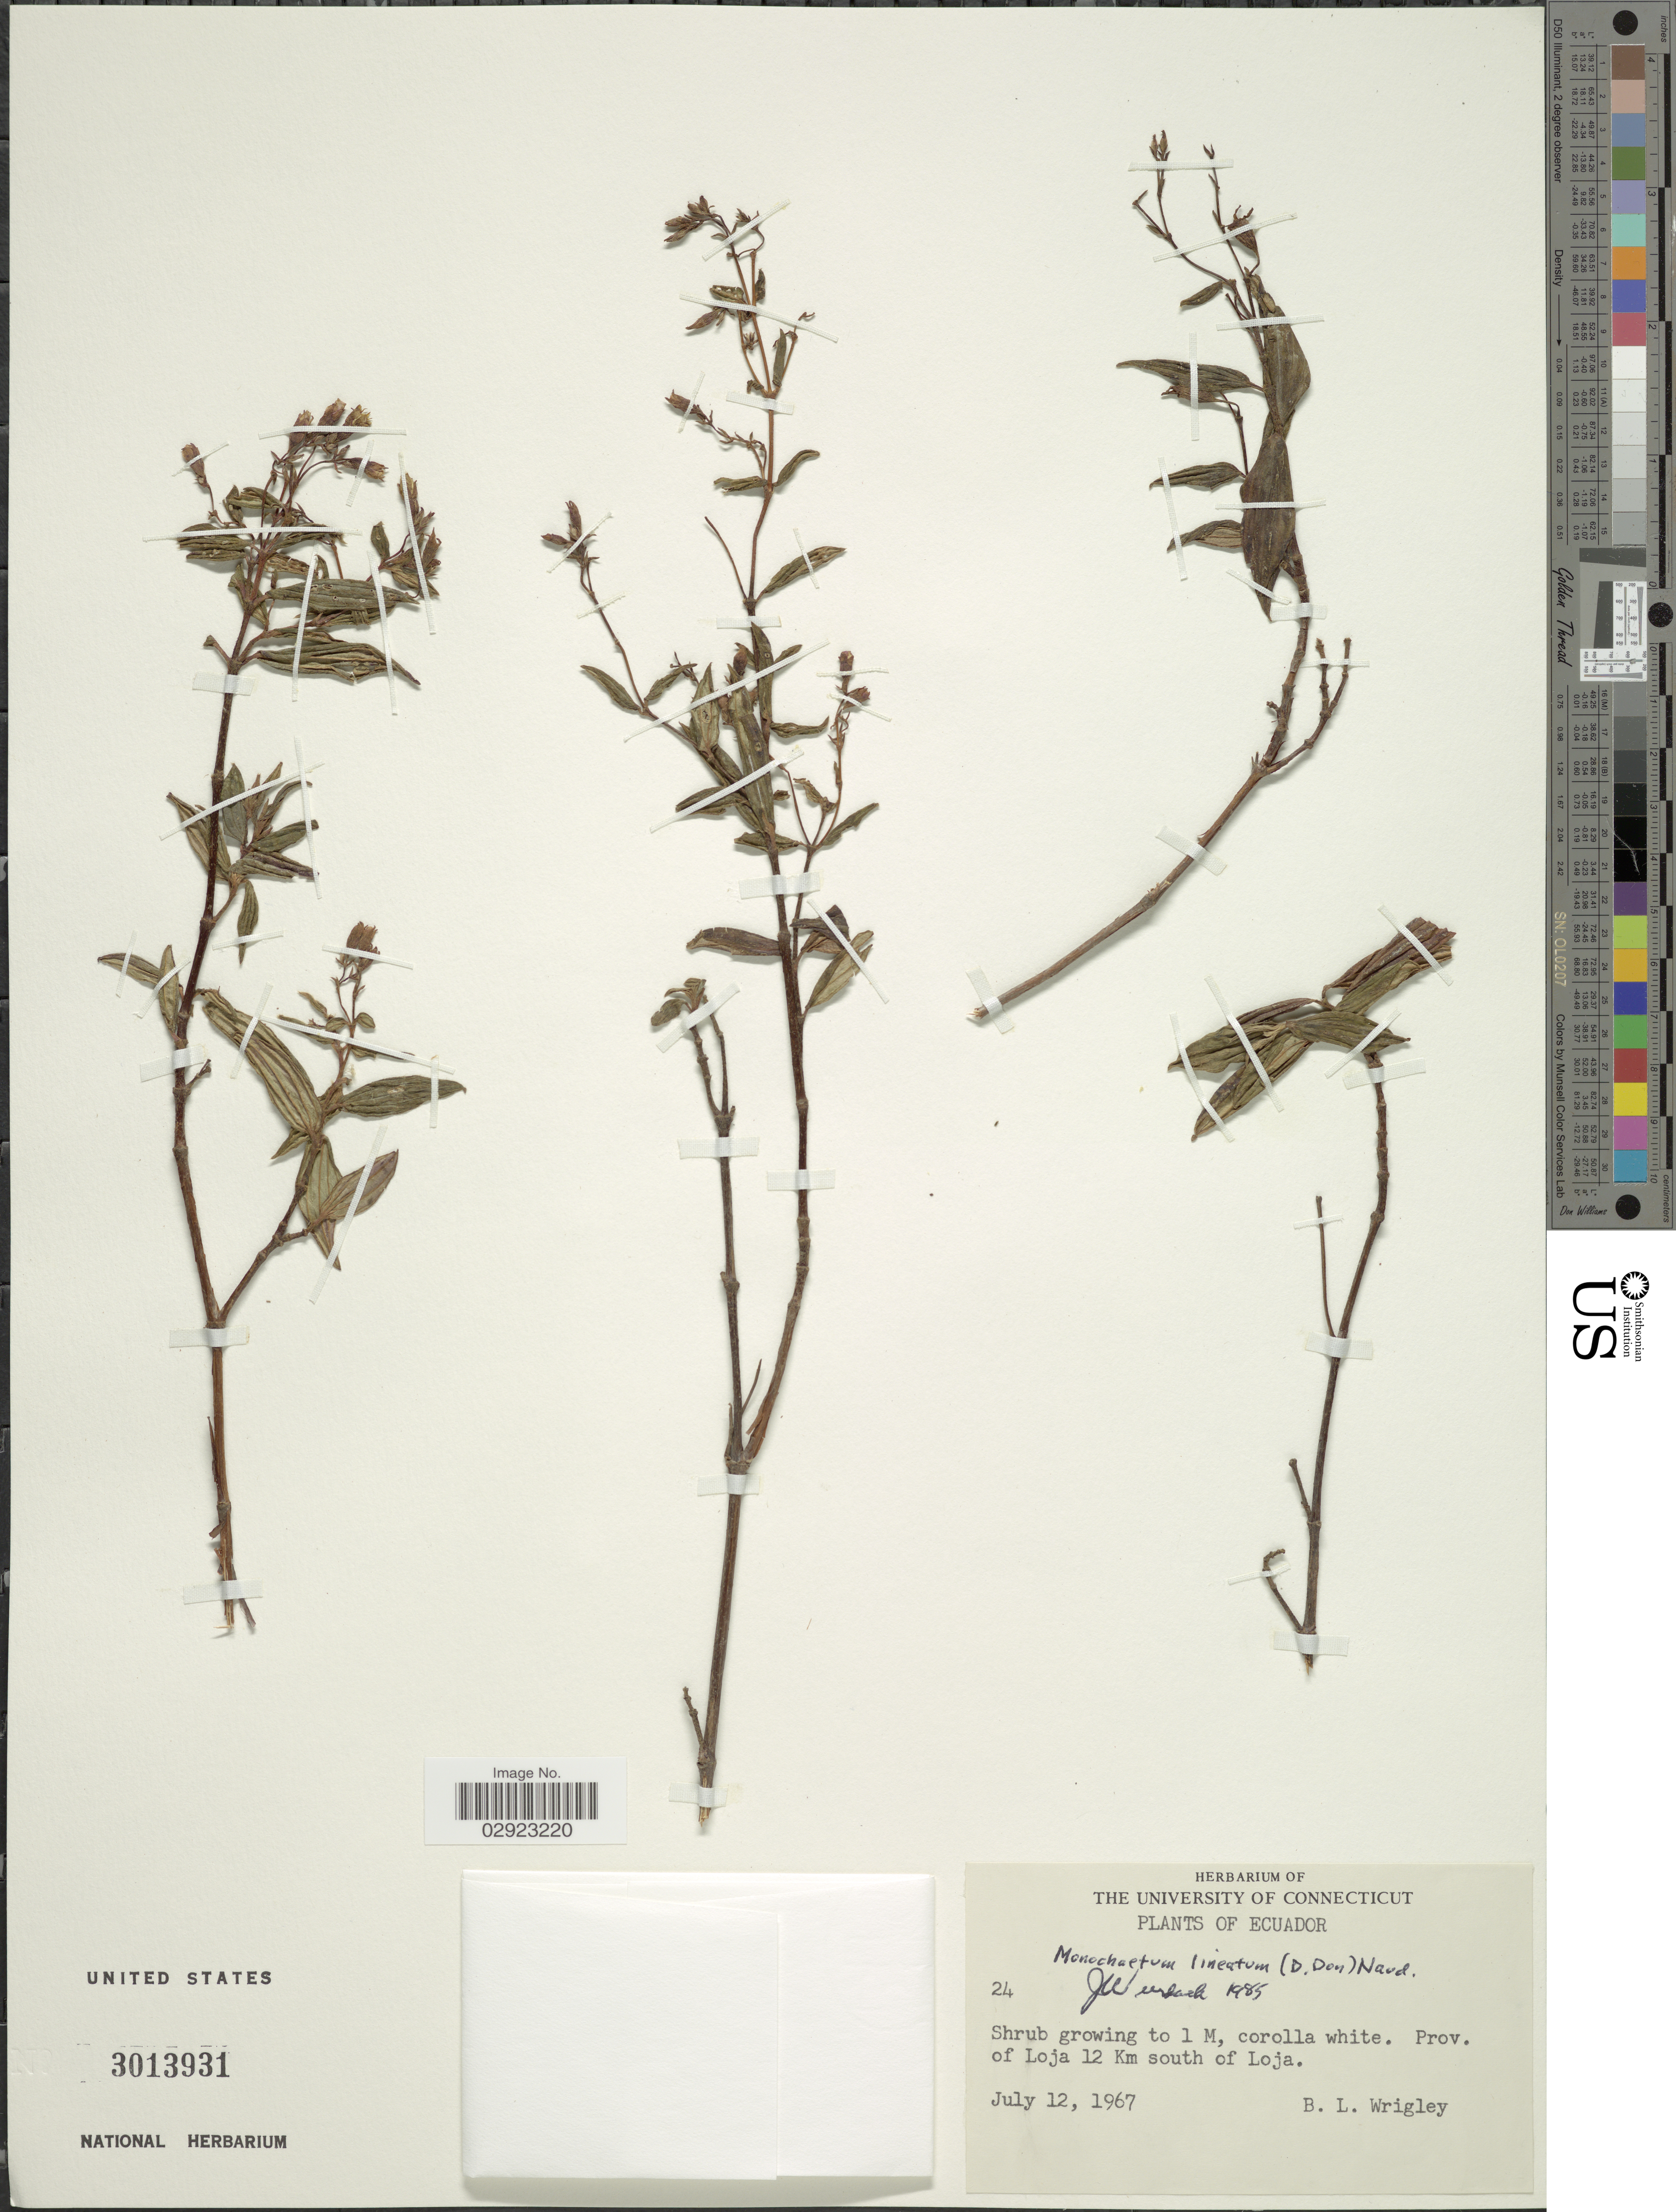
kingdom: Plantae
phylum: Tracheophyta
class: Magnoliopsida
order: Myrtales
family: Melastomataceae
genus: Monochaetum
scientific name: Monochaetum lineatum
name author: (D. Don) Naudin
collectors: B. L. Wrigley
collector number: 24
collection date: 1967-07-12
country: Ecuador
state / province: Loja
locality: Prov. of Loja 12 Km south of Loja.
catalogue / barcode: US 3013931